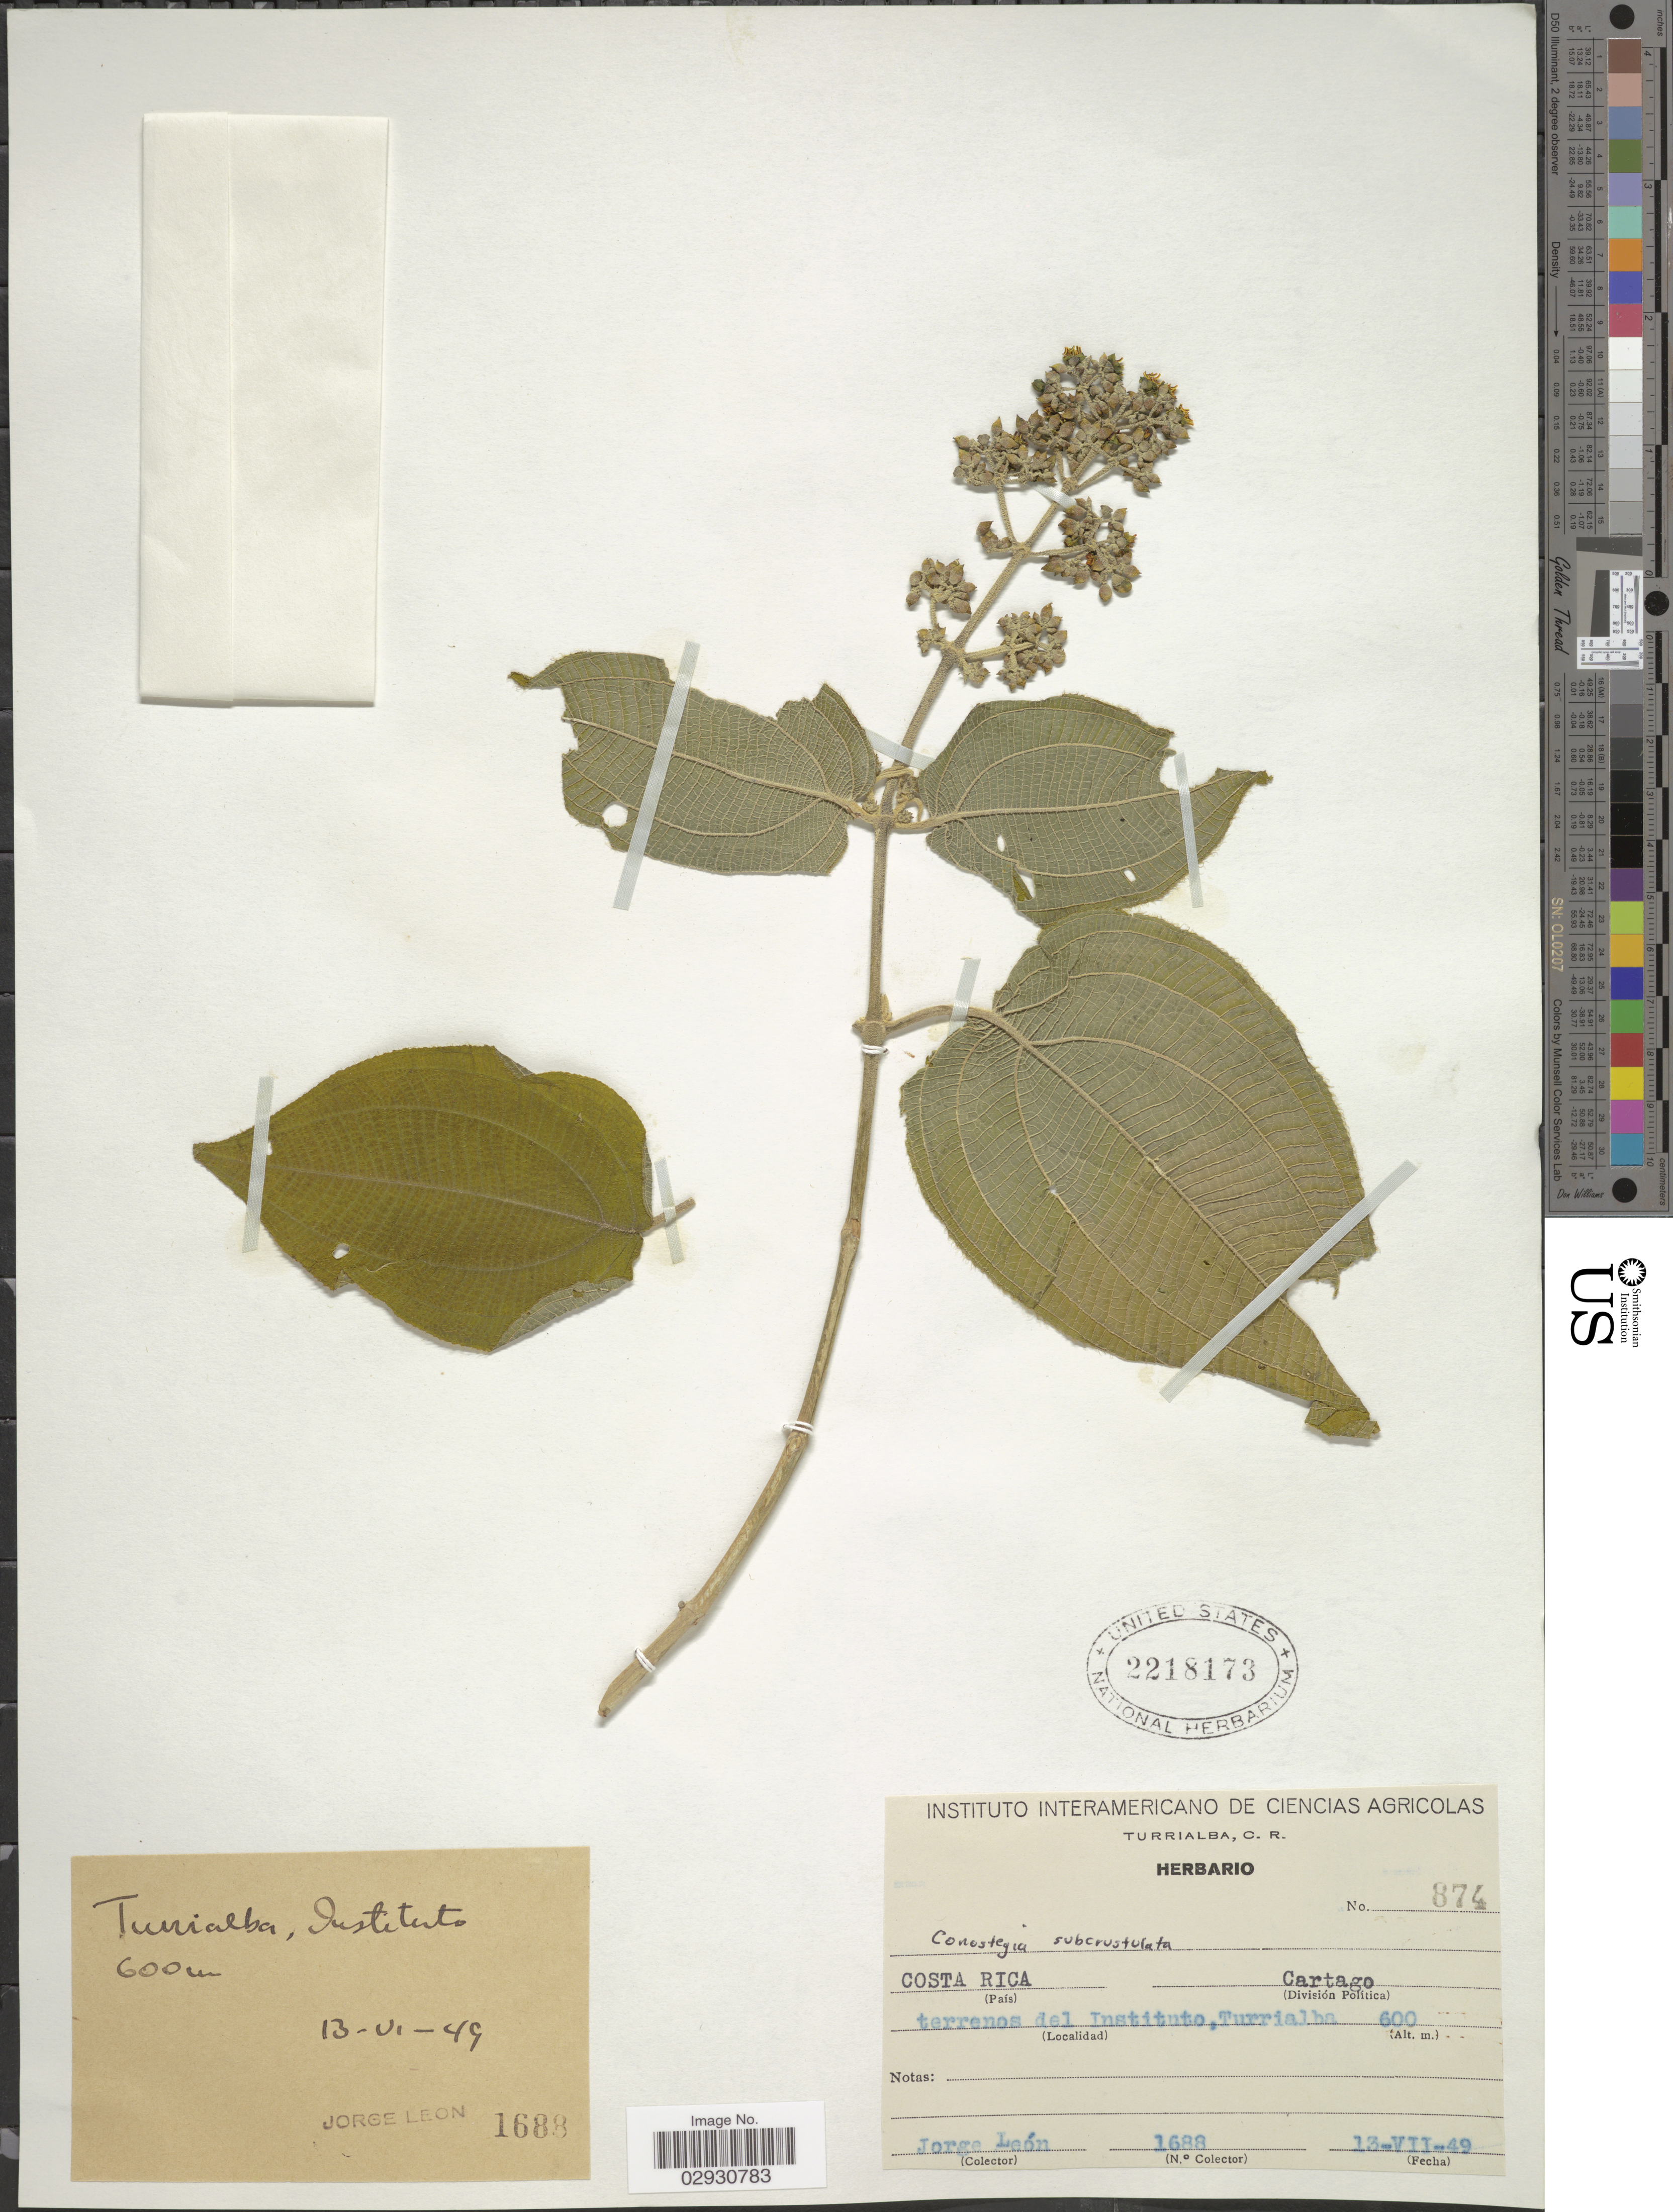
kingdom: Plantae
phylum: Tracheophyta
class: Magnoliopsida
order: Myrtales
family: Melastomataceae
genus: Conostegia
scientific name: Conostegia subcrustulata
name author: (Beurl.) Triana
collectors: J. León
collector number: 1688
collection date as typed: Transcribed d/m/y: 13/7/49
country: Costa Rica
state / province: Cartago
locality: Cartago (División Política). Terrenos del Instituto, Turrialba.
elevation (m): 600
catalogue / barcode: US 2218173